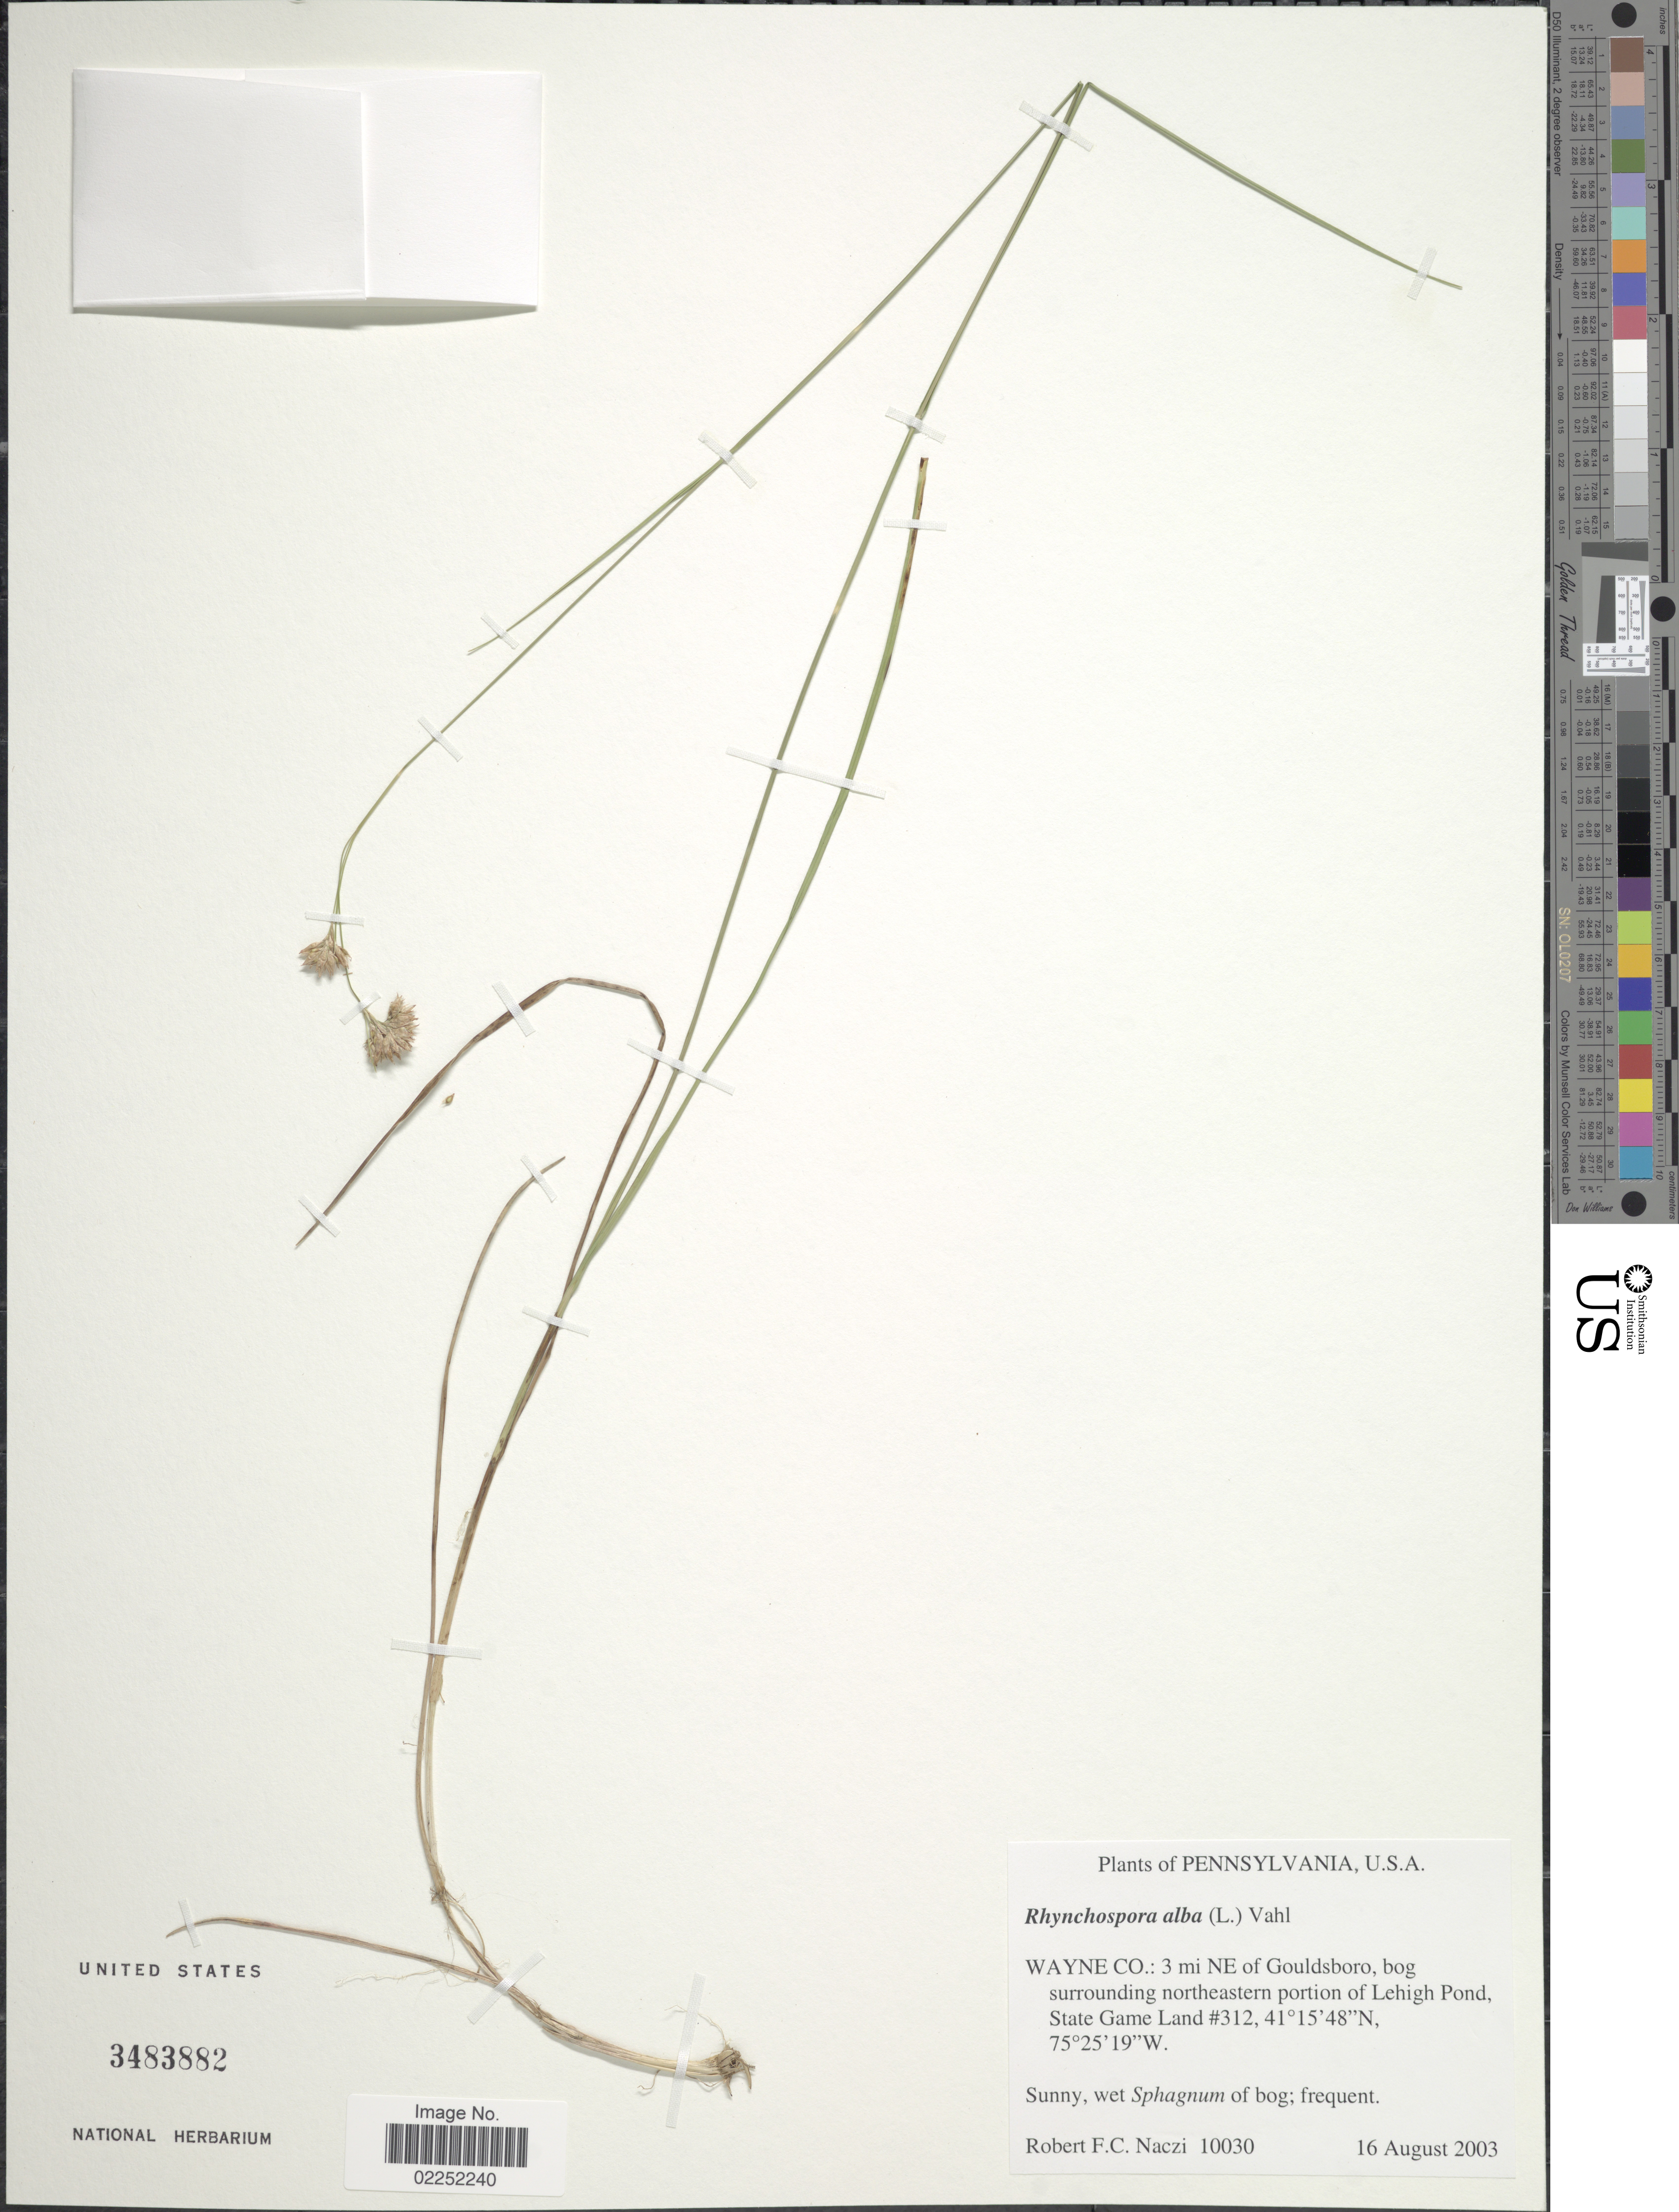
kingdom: Plantae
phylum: Tracheophyta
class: Liliopsida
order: Poales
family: Cyperaceae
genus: Rhynchospora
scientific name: Rhynchospora alba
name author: (L.) Vahl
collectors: R. F. C. Naczi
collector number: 10030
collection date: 2003-08-16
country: United States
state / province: Pennsylvania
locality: Wayne Co.: 3 mi NE of Gouldsboro, bog surrounding northeatern portion of Lehigh Pond, State Game Land # 312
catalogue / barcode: US 3483882